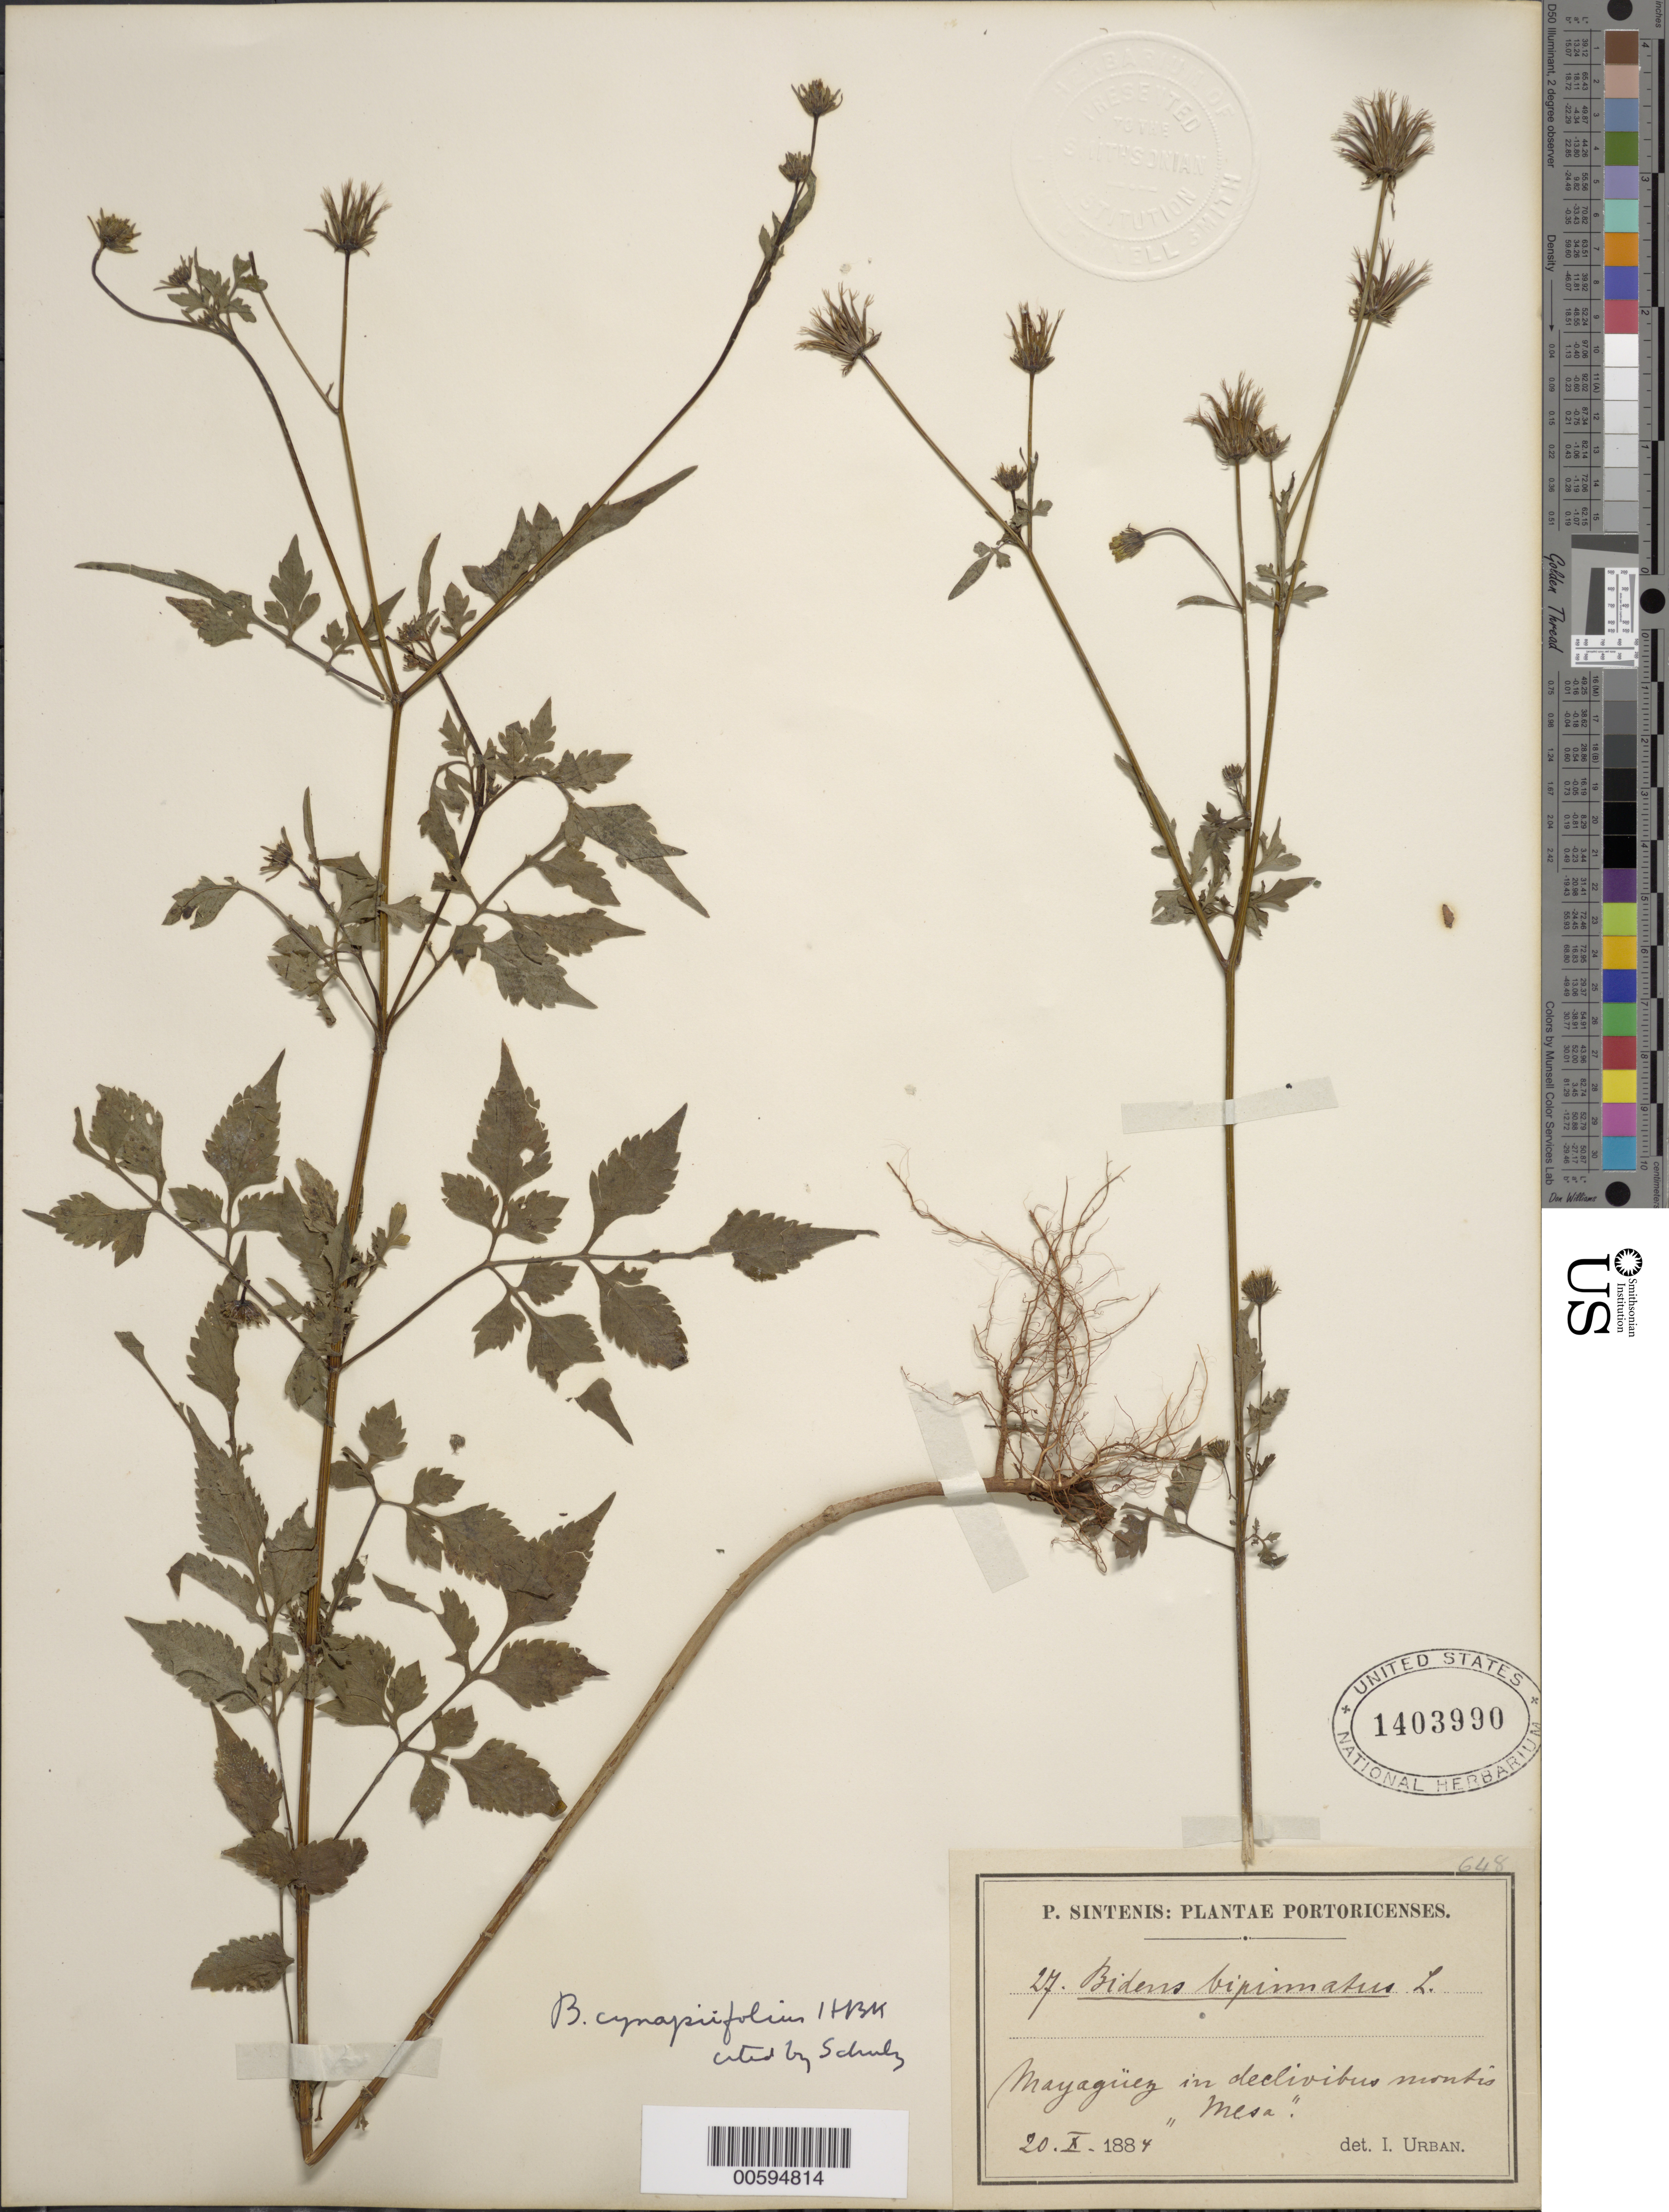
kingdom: Plantae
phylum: Tracheophyta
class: Magnoliopsida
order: Asterales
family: Asteraceae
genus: Bidens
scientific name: Bidens cynapiifolia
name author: Kunth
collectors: P. Sintenis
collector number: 27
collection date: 1884-10-20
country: Puerto Rico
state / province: Mayagüez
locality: In declivibus montis 'Mesa'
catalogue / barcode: US 1403990